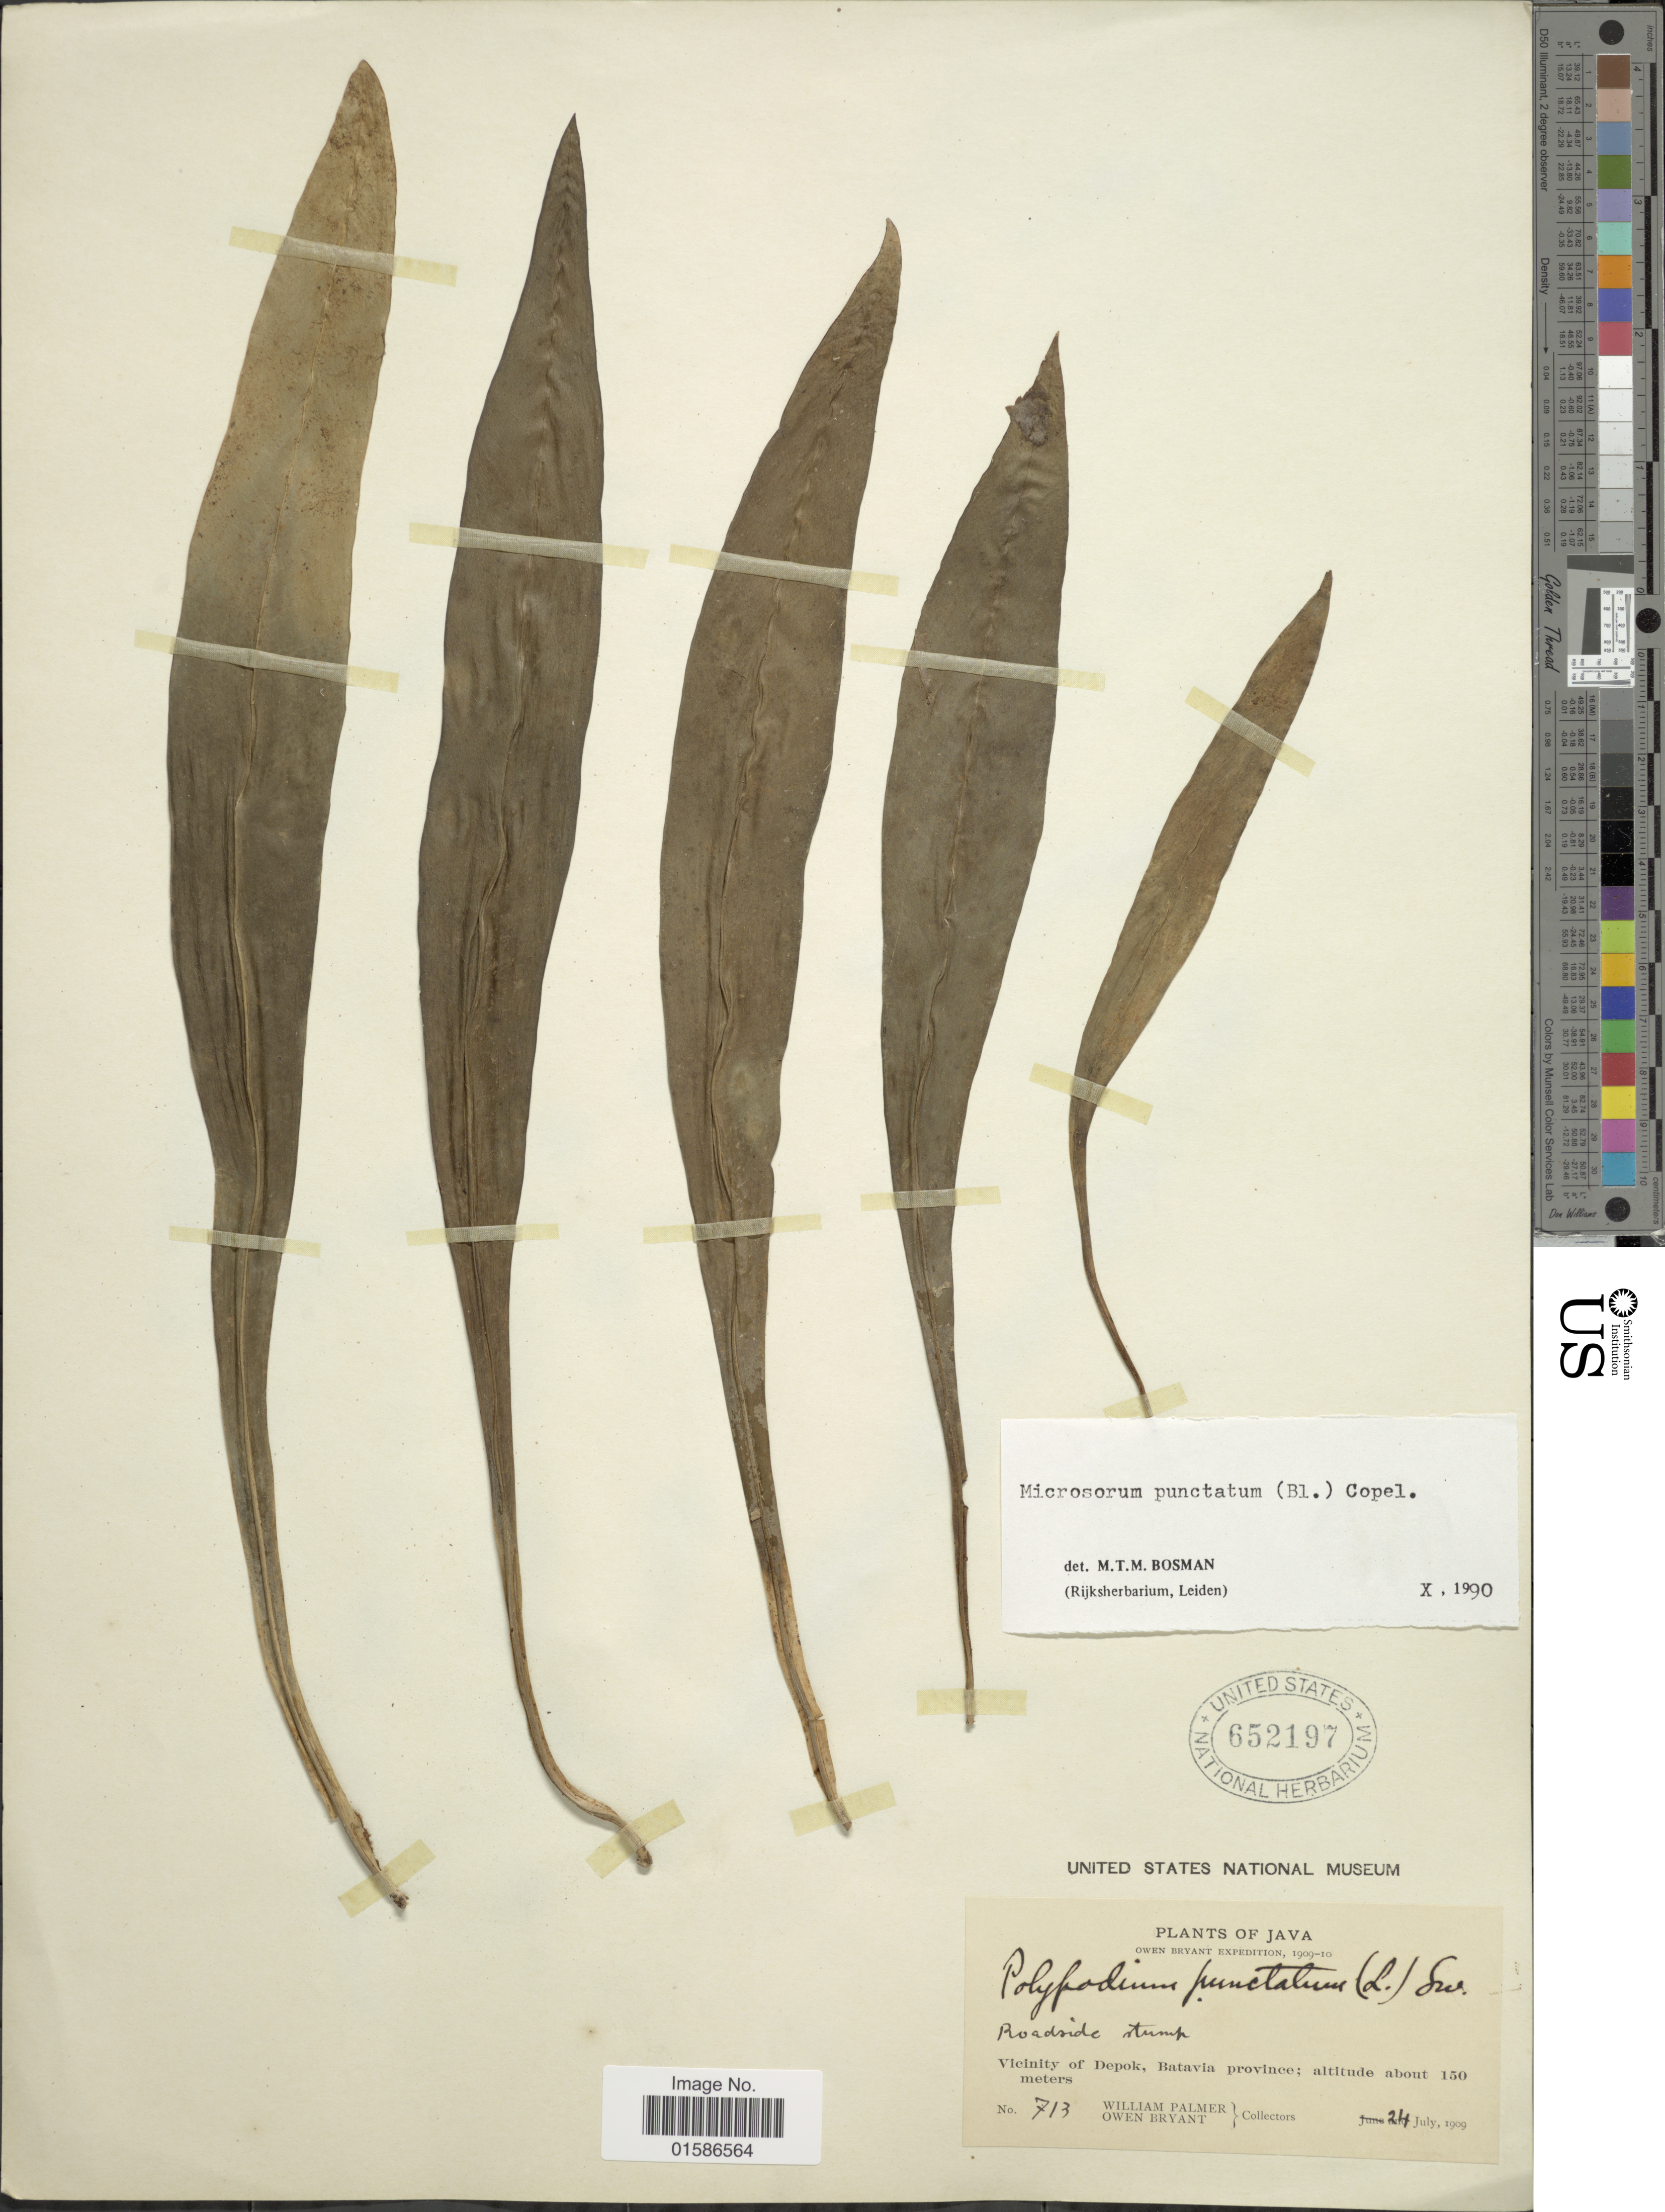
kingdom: Plantae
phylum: Tracheophyta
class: Polypodiopsida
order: Polypodiales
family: Polypodiaceae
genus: Microsorum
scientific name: Microsorum punctatum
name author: (L.) Copel.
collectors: W. Palmer & O. Bryant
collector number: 713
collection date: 1909-07-24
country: Indonesia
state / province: Java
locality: Roadside stump, Vicinity of Depok, Batavia province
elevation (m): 150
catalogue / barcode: US 652197